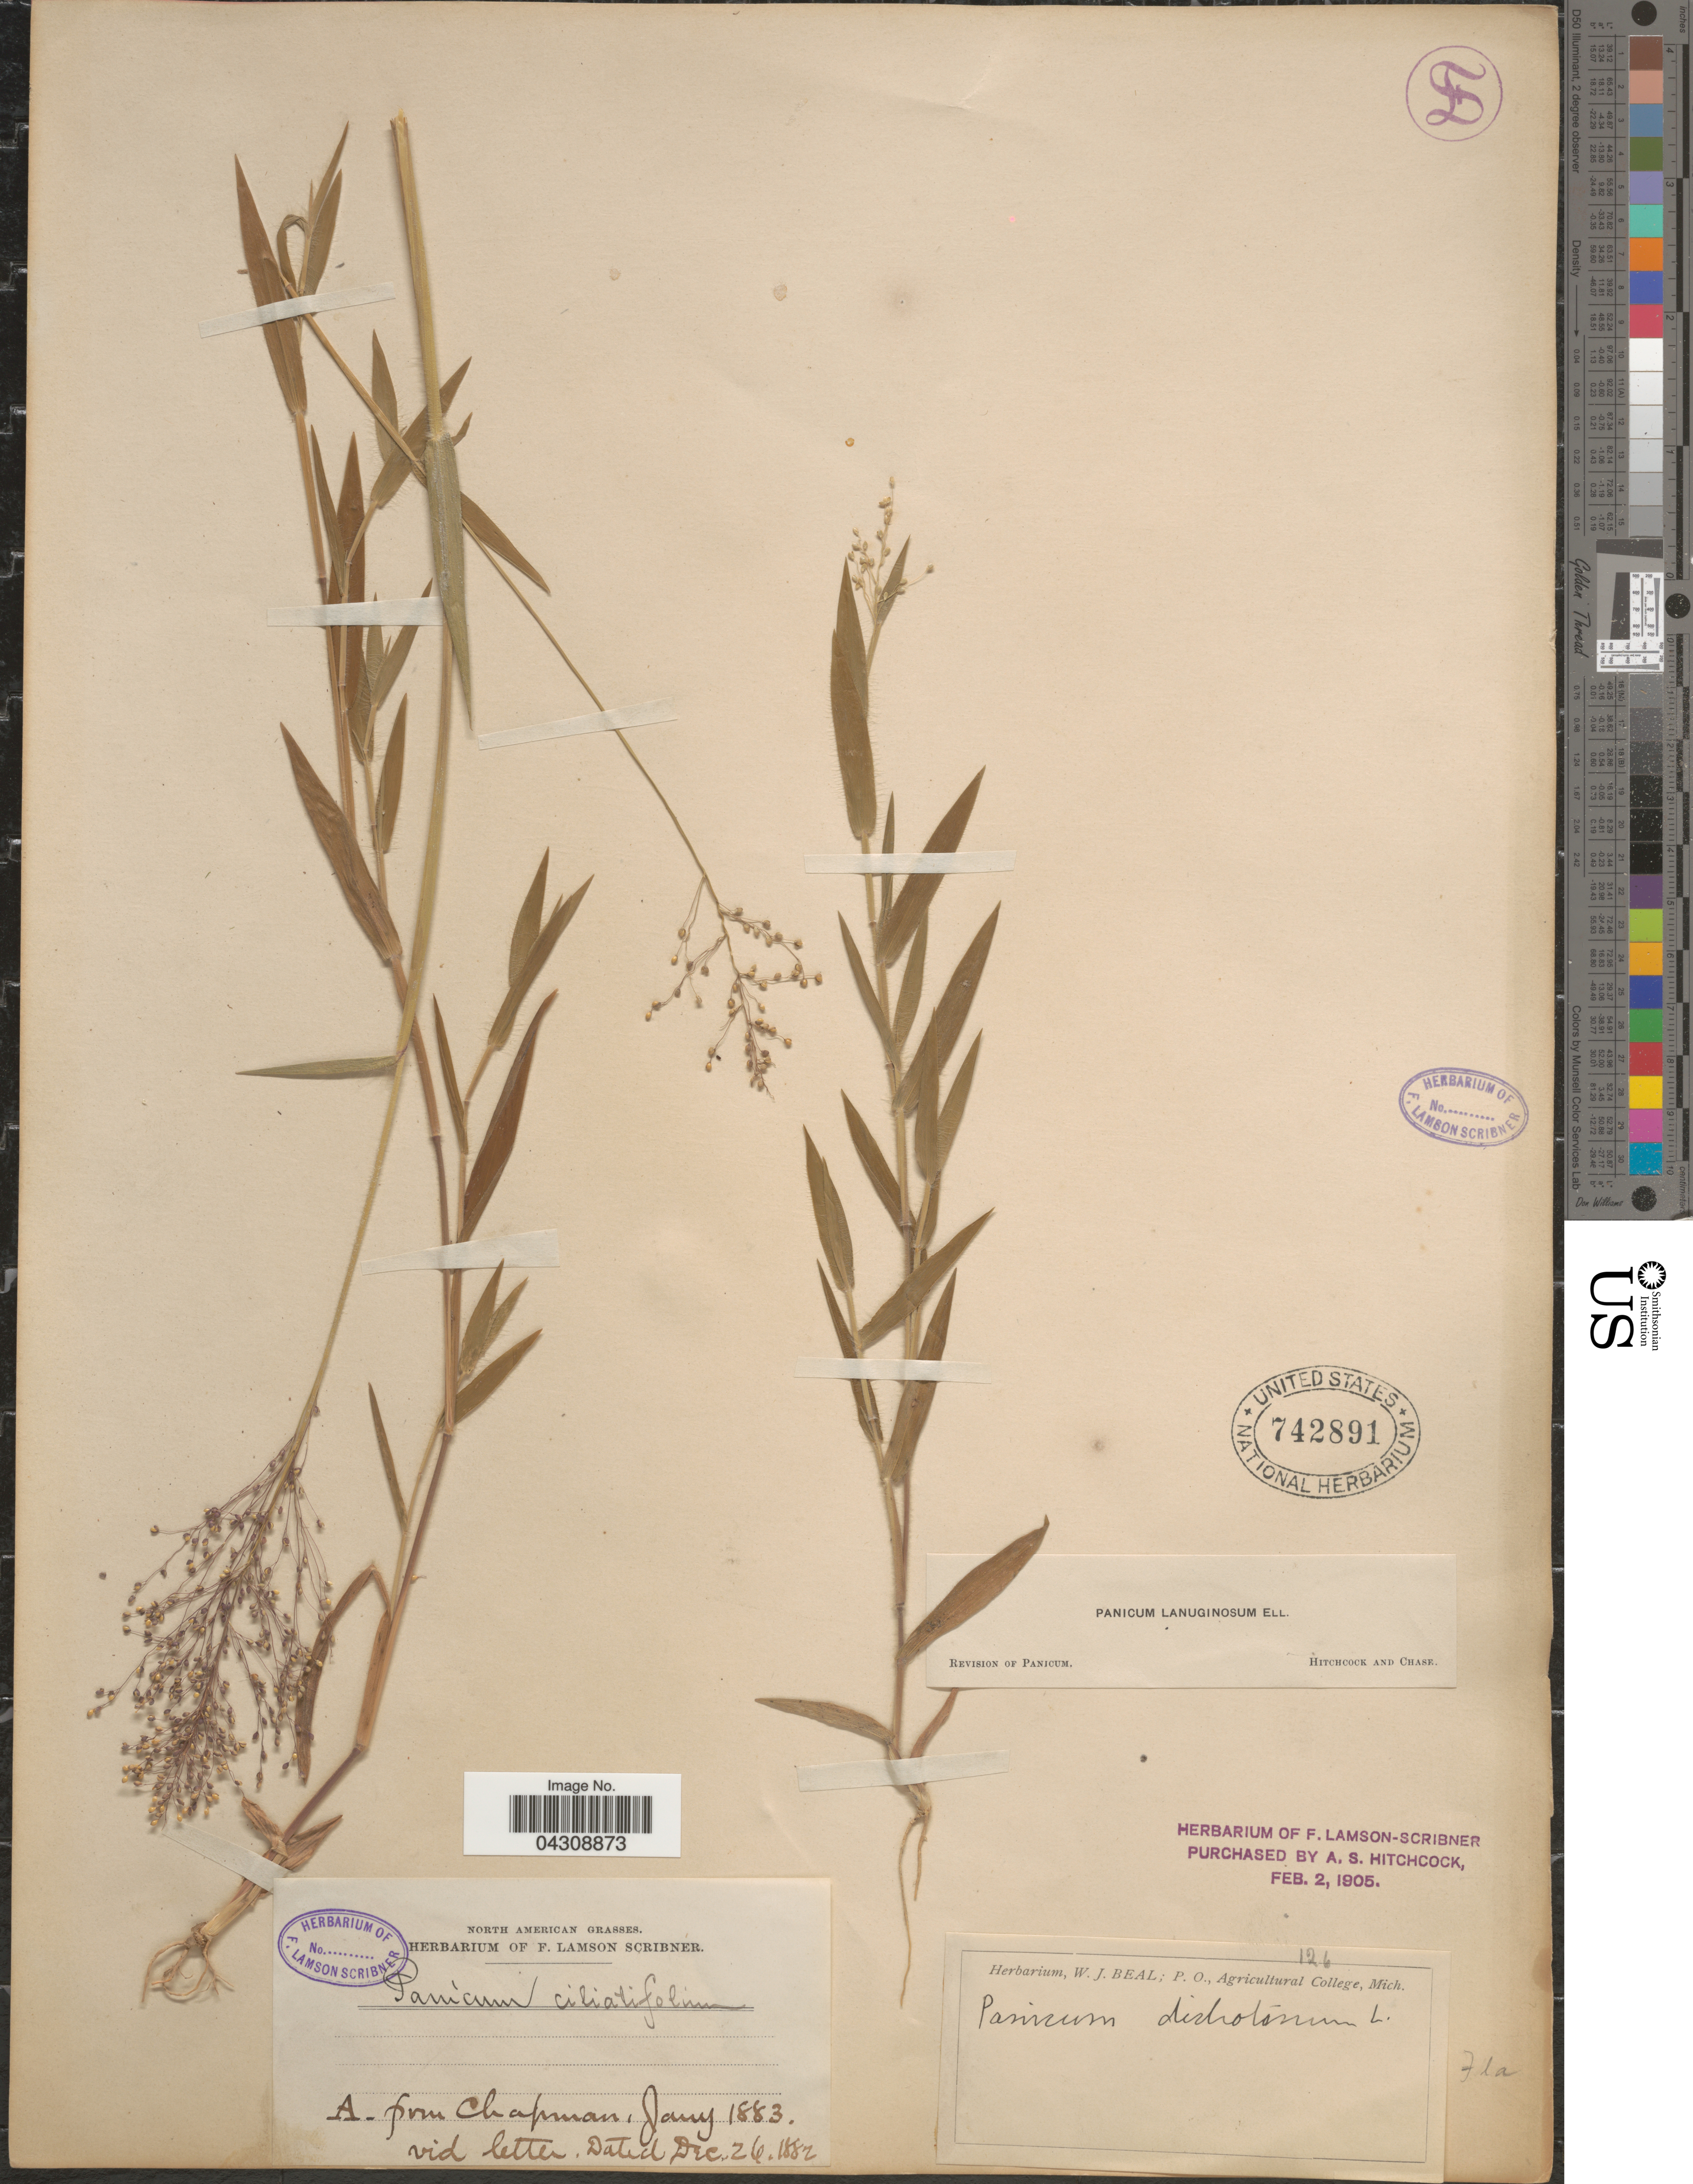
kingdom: Plantae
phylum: Tracheophyta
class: Liliopsida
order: Poales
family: Poaceae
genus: Dichanthelium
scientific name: Dichanthelium acuminatum var. acuminatum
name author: (Sw.) Gould & C.A. Clark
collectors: ex herb. F. Lamson Scribner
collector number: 126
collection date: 1883-01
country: United States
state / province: Florida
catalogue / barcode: US 742891